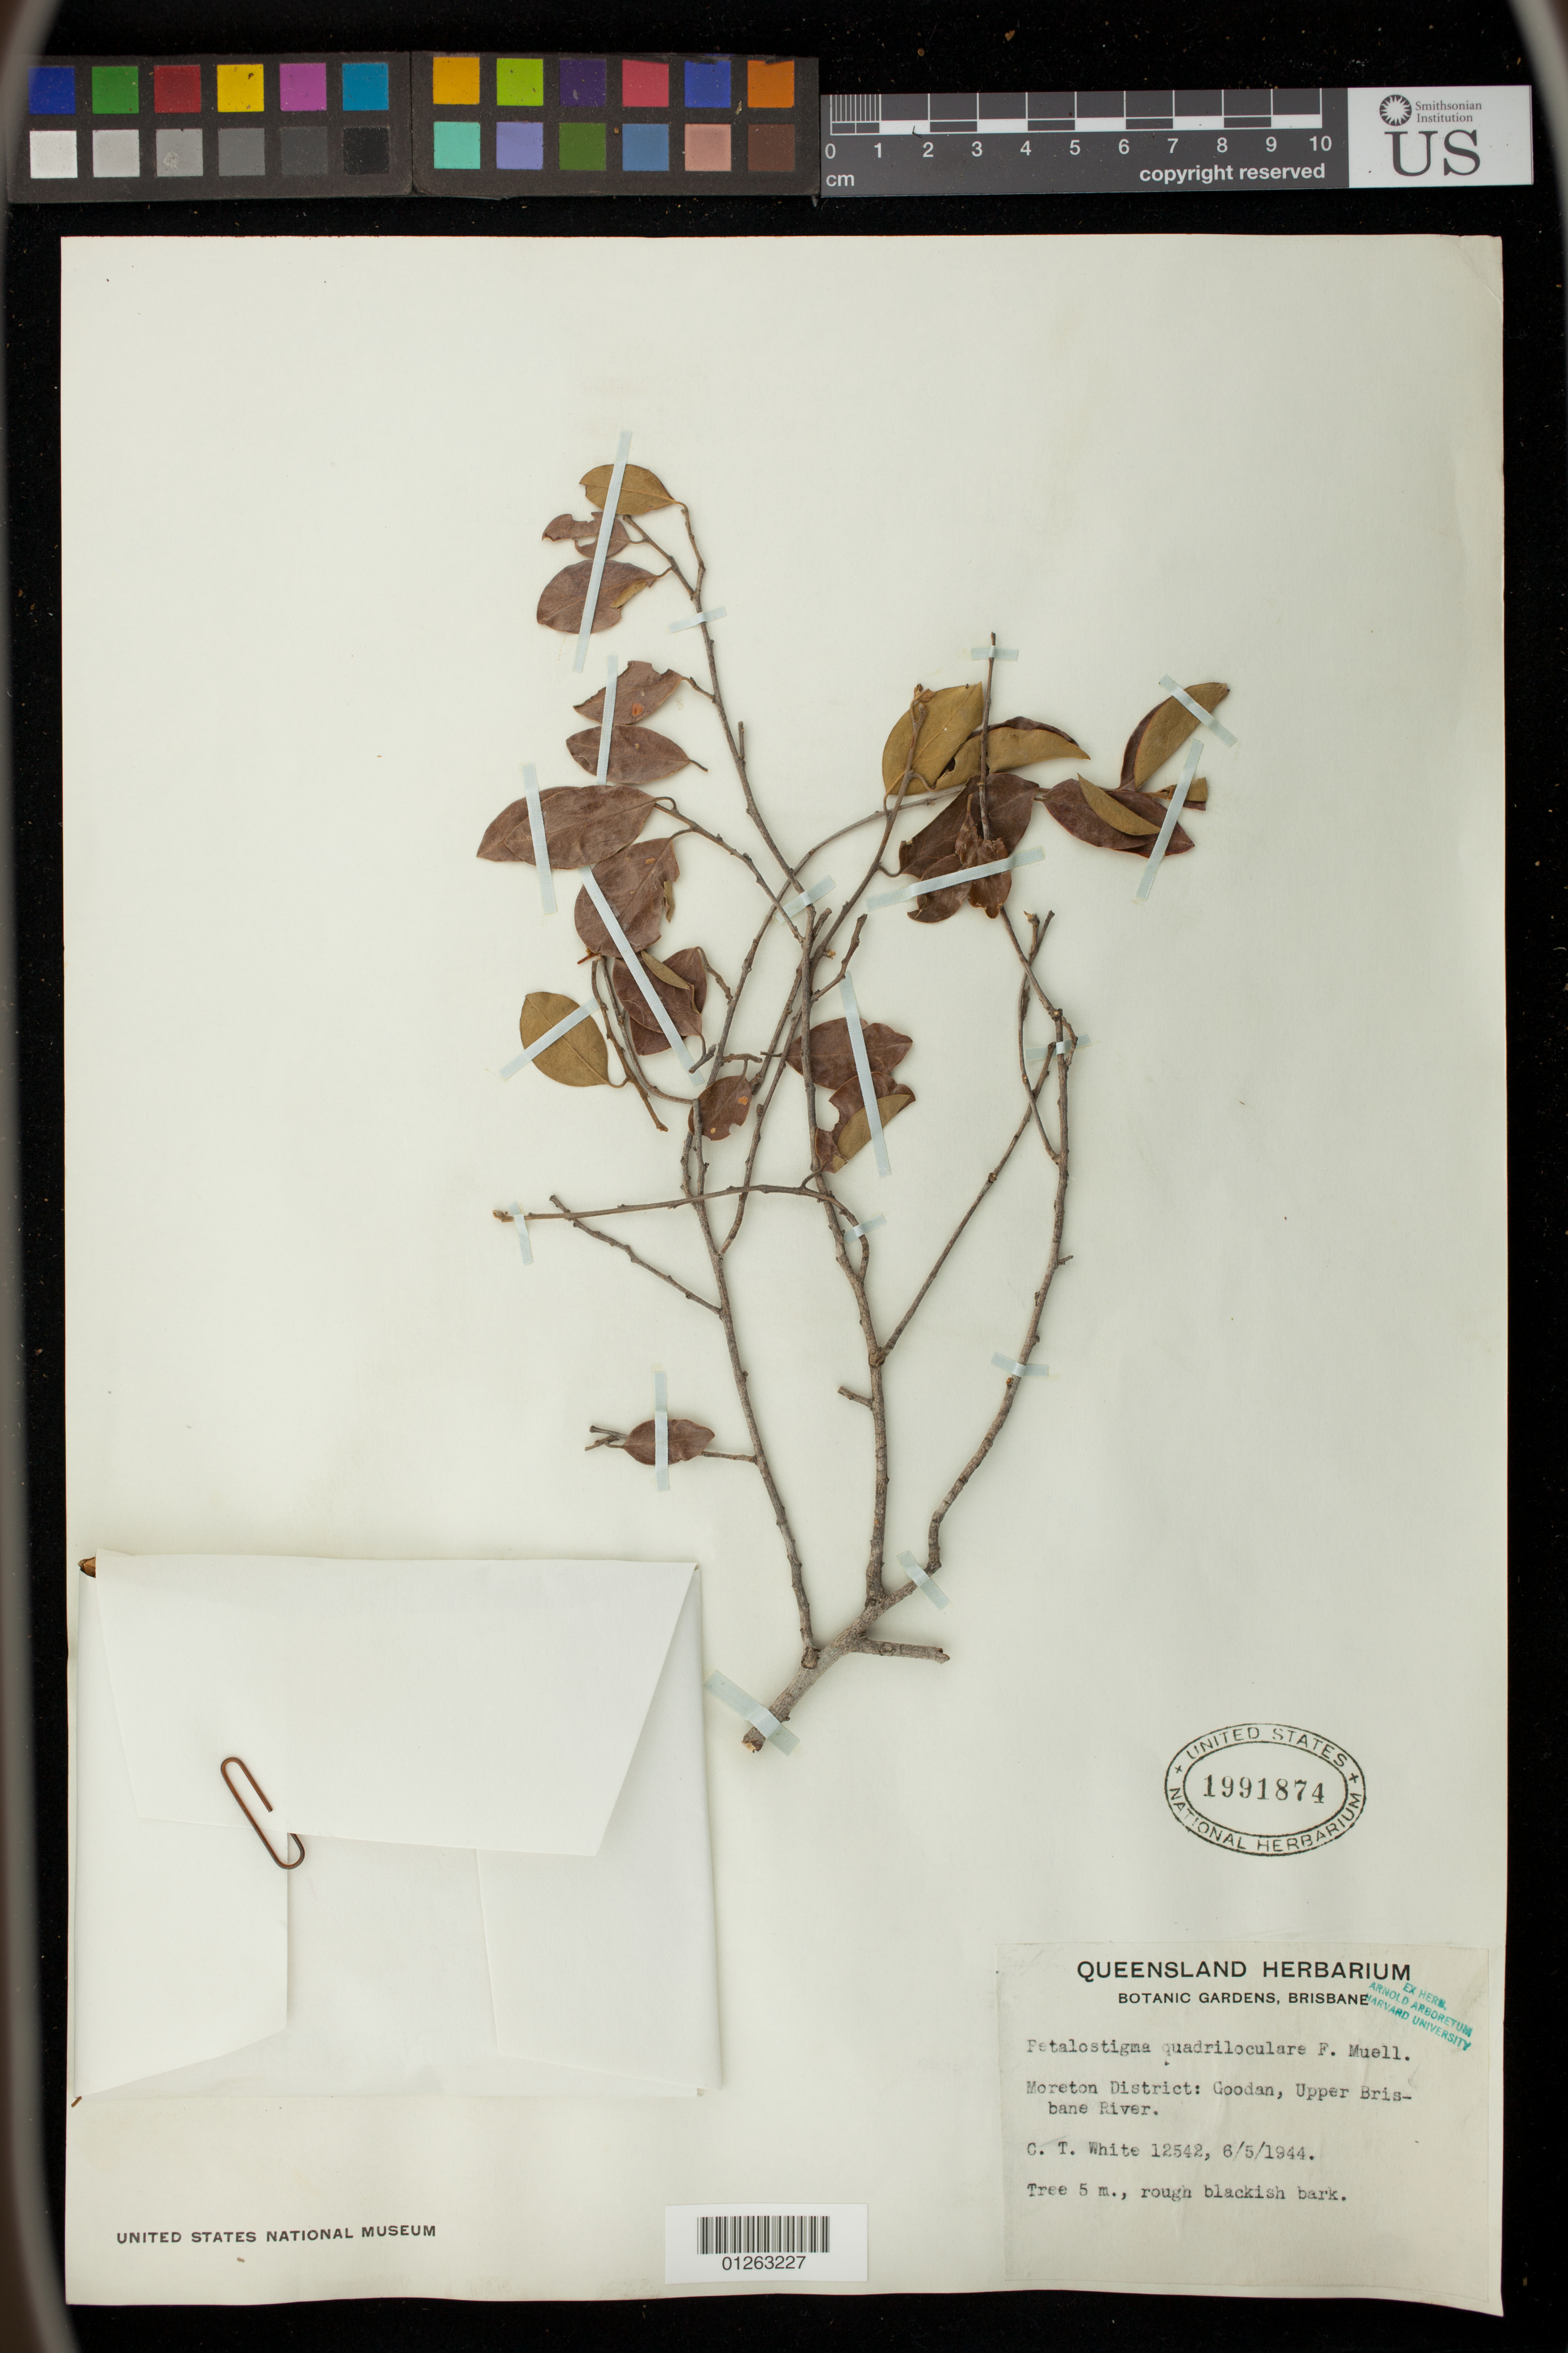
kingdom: Plantae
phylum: Tracheophyta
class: Magnoliopsida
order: Malpighiales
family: Picrodendraceae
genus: Petalostigma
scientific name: Petalostigma quadriloculare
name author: F. Muell.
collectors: C. T. White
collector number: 12542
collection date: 1944-05-06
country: Australia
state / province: Queensland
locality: Moreton District: Goodan, Upper Brisbane River.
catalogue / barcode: US 1991874